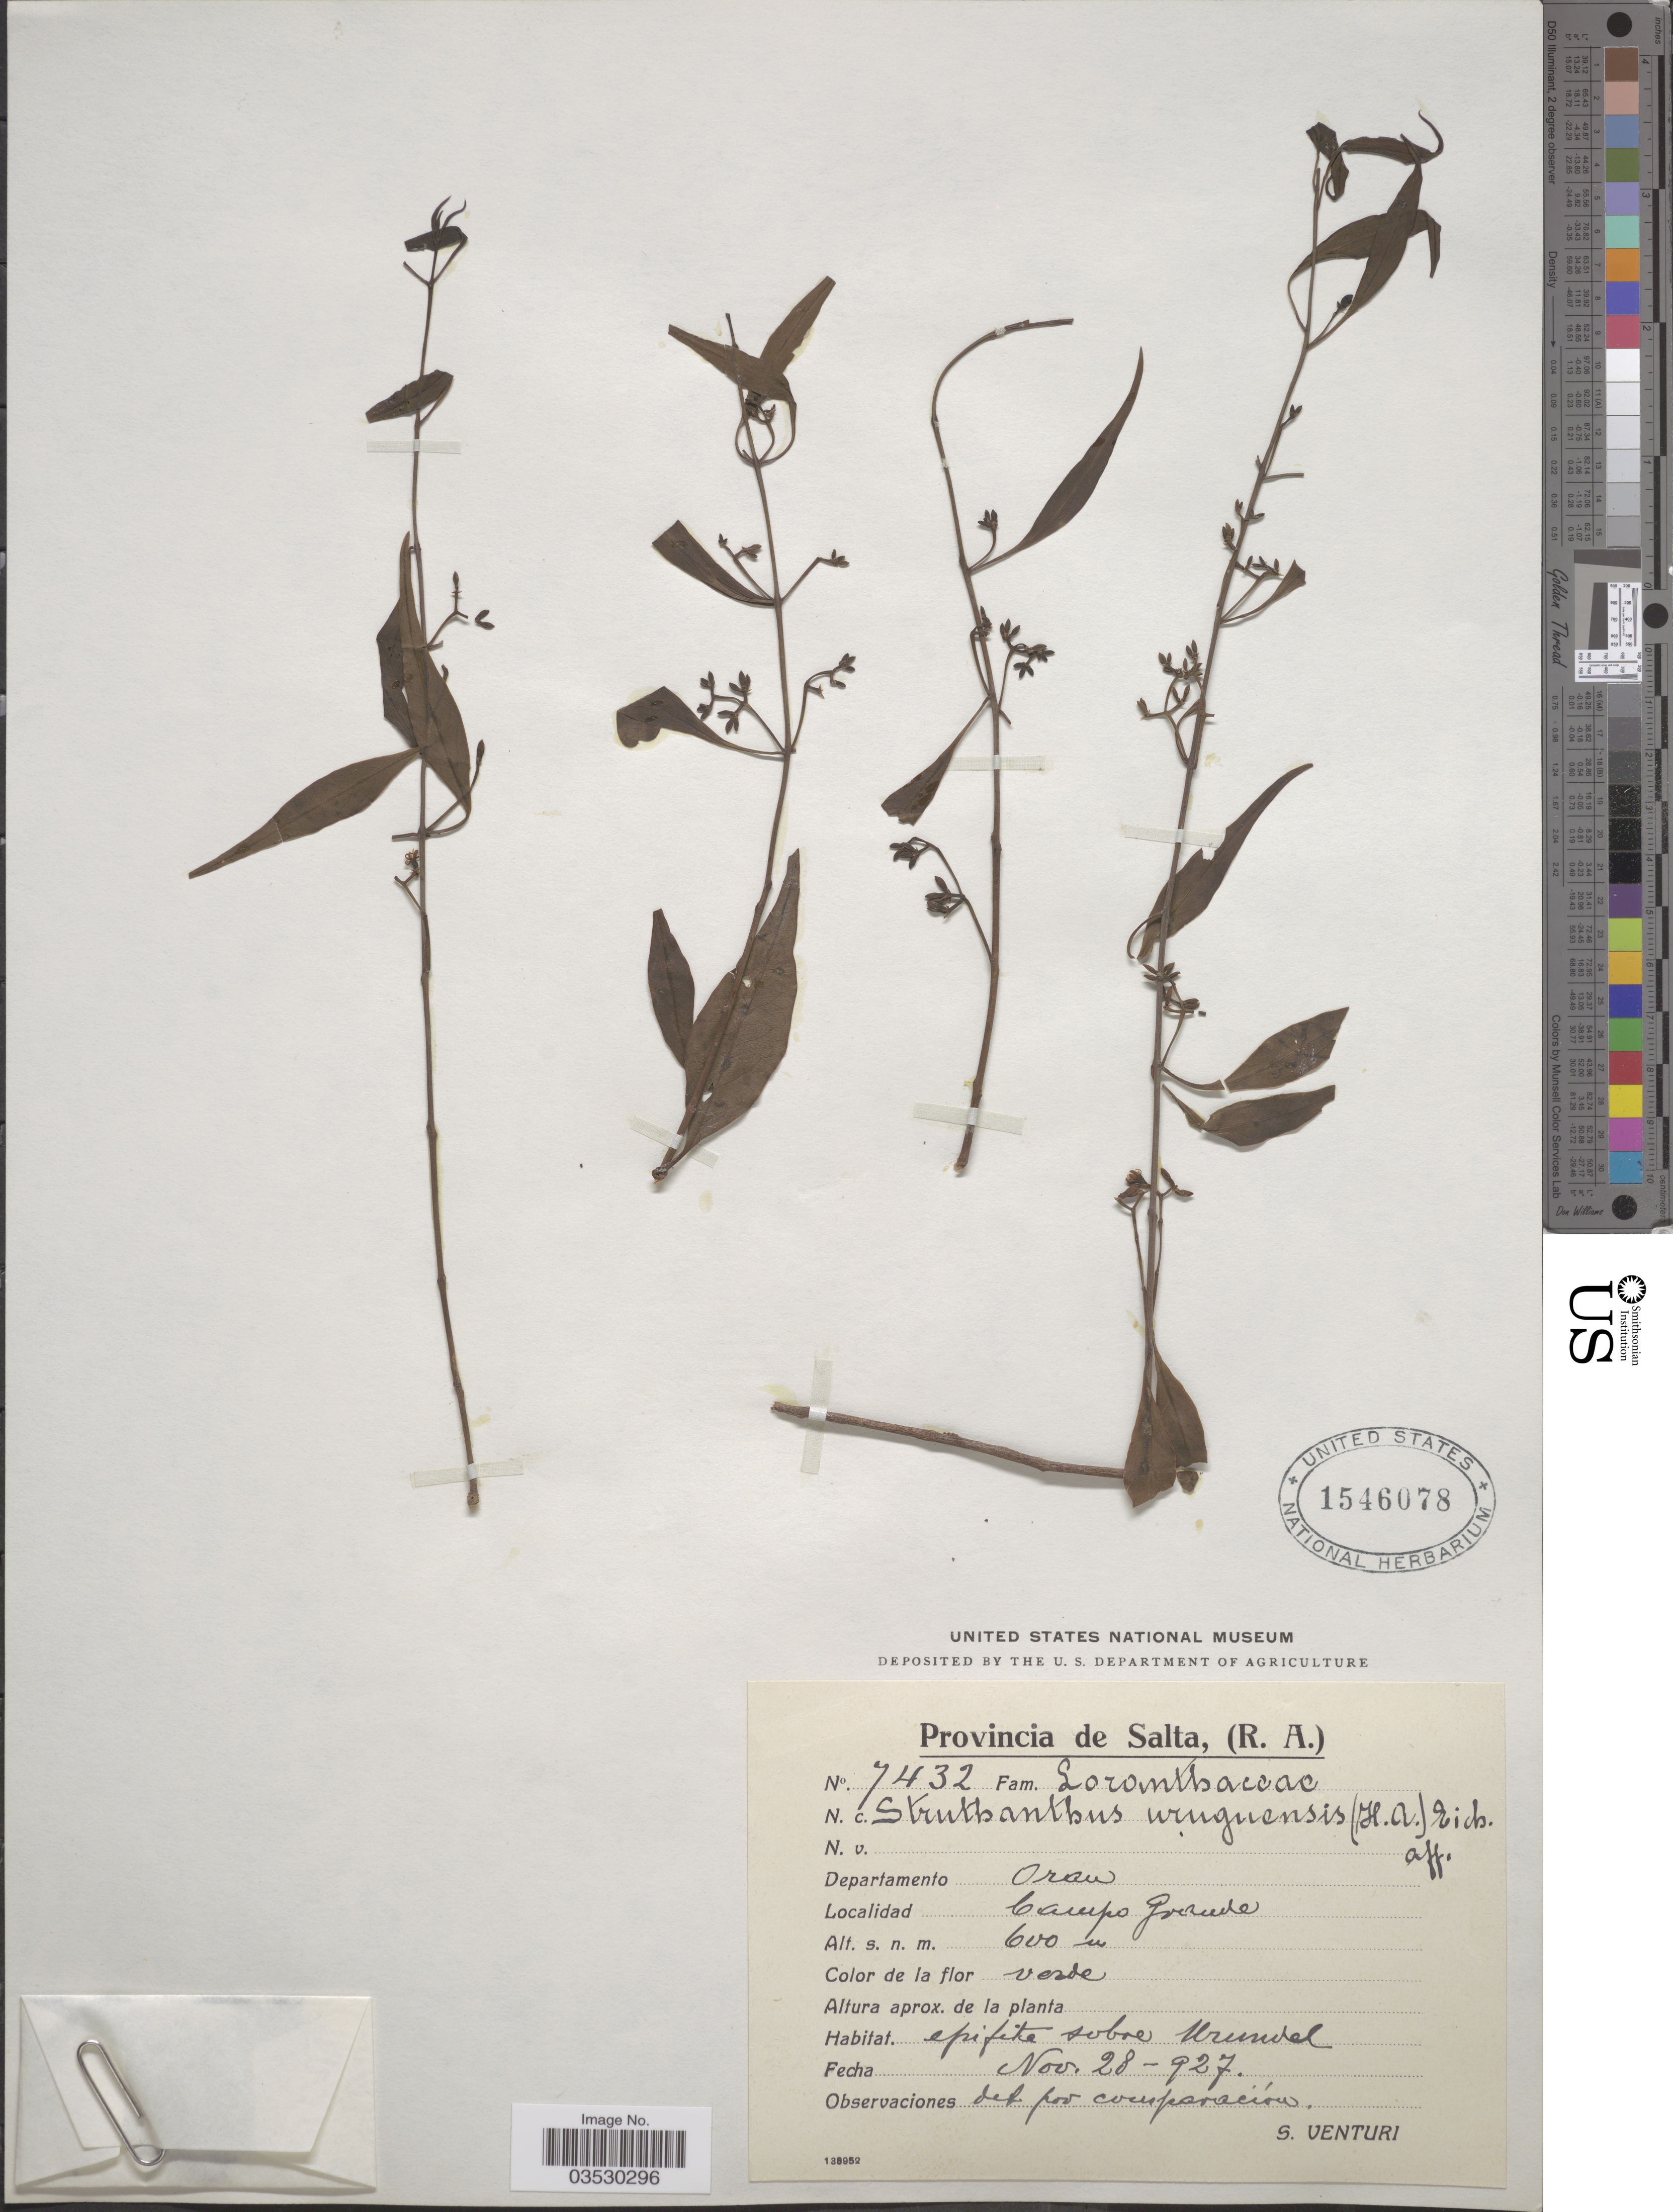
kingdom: Plantae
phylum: Tracheophyta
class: Magnoliopsida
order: Santalales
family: Loranthaceae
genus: Struthanthus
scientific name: Struthanthus angustifolius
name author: (Griseb.) Hauman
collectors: S. Venturi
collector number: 7432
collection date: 1927-11-28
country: Argentina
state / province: Salta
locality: Departamento Oran. Campo Grande.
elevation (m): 600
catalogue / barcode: US 1546078